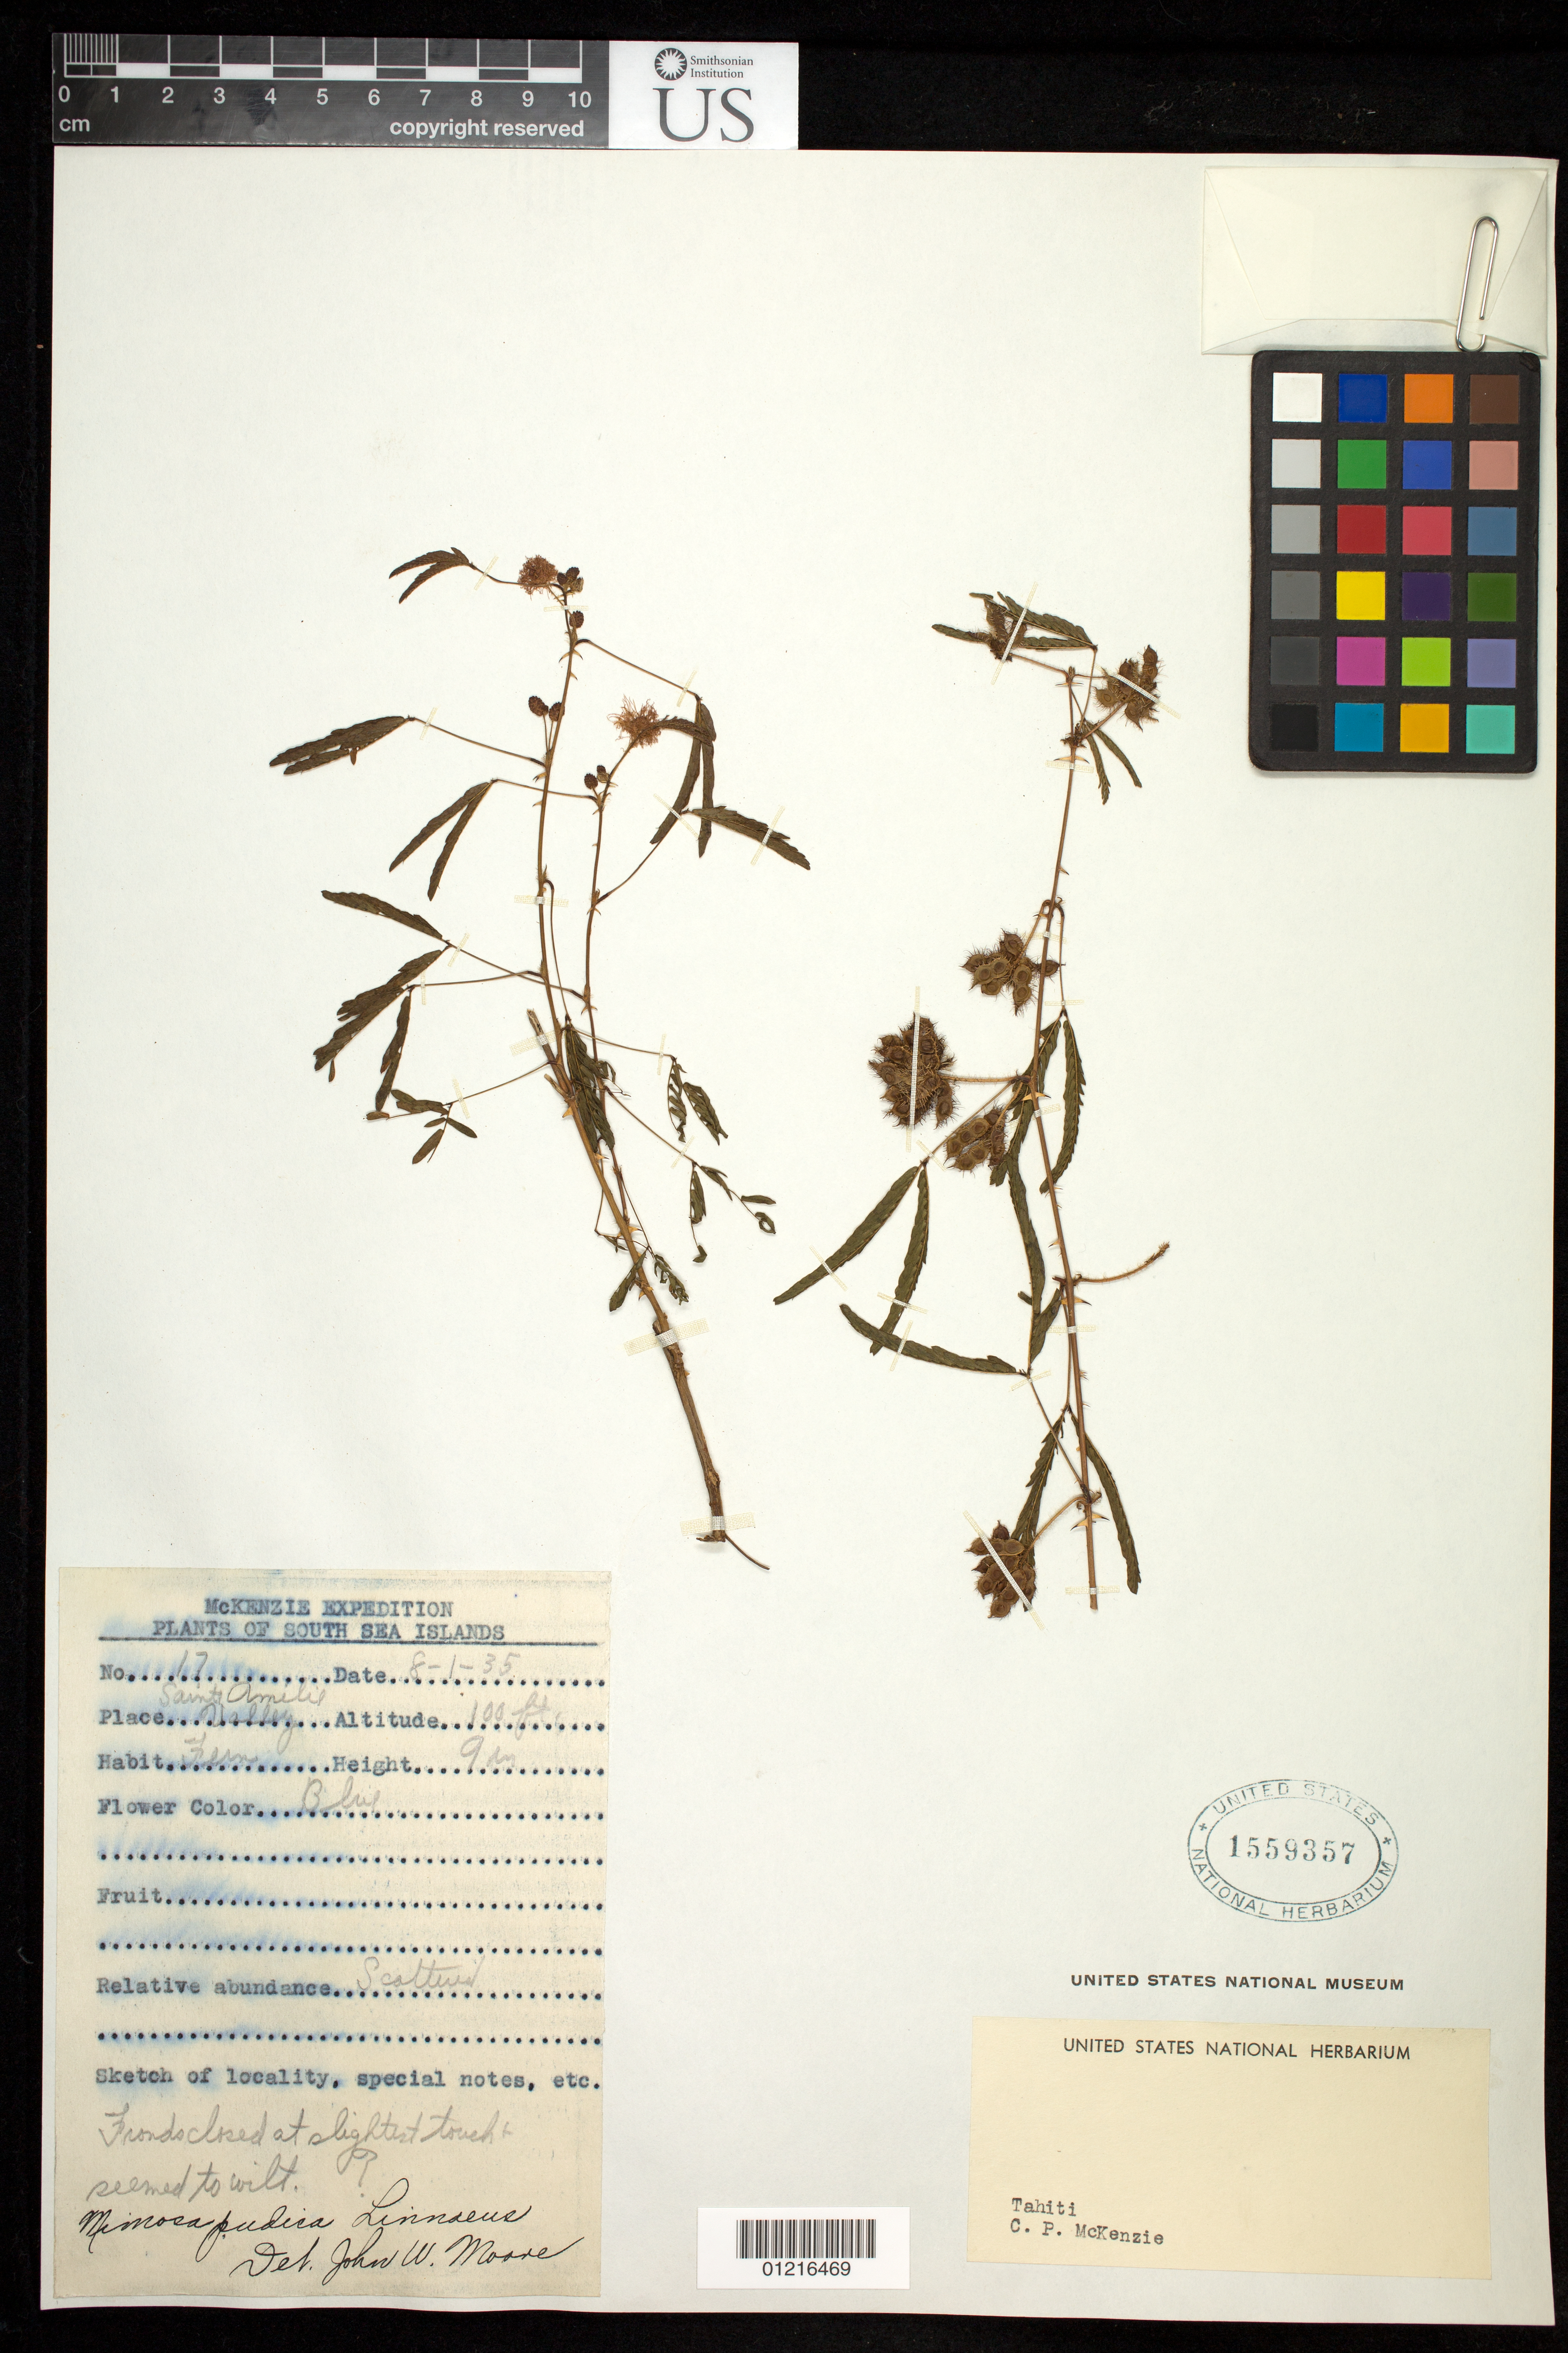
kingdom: Plantae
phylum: Tracheophyta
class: Magnoliopsida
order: Fabales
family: Fabaceae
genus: Mimosa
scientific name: Mimosa pudica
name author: L.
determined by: Moore, J. W.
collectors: C. Mckenzie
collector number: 17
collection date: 1935-08-01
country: French Polynesia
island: Tahiti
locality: Saints Amilie Valley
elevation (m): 30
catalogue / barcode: US 1559357